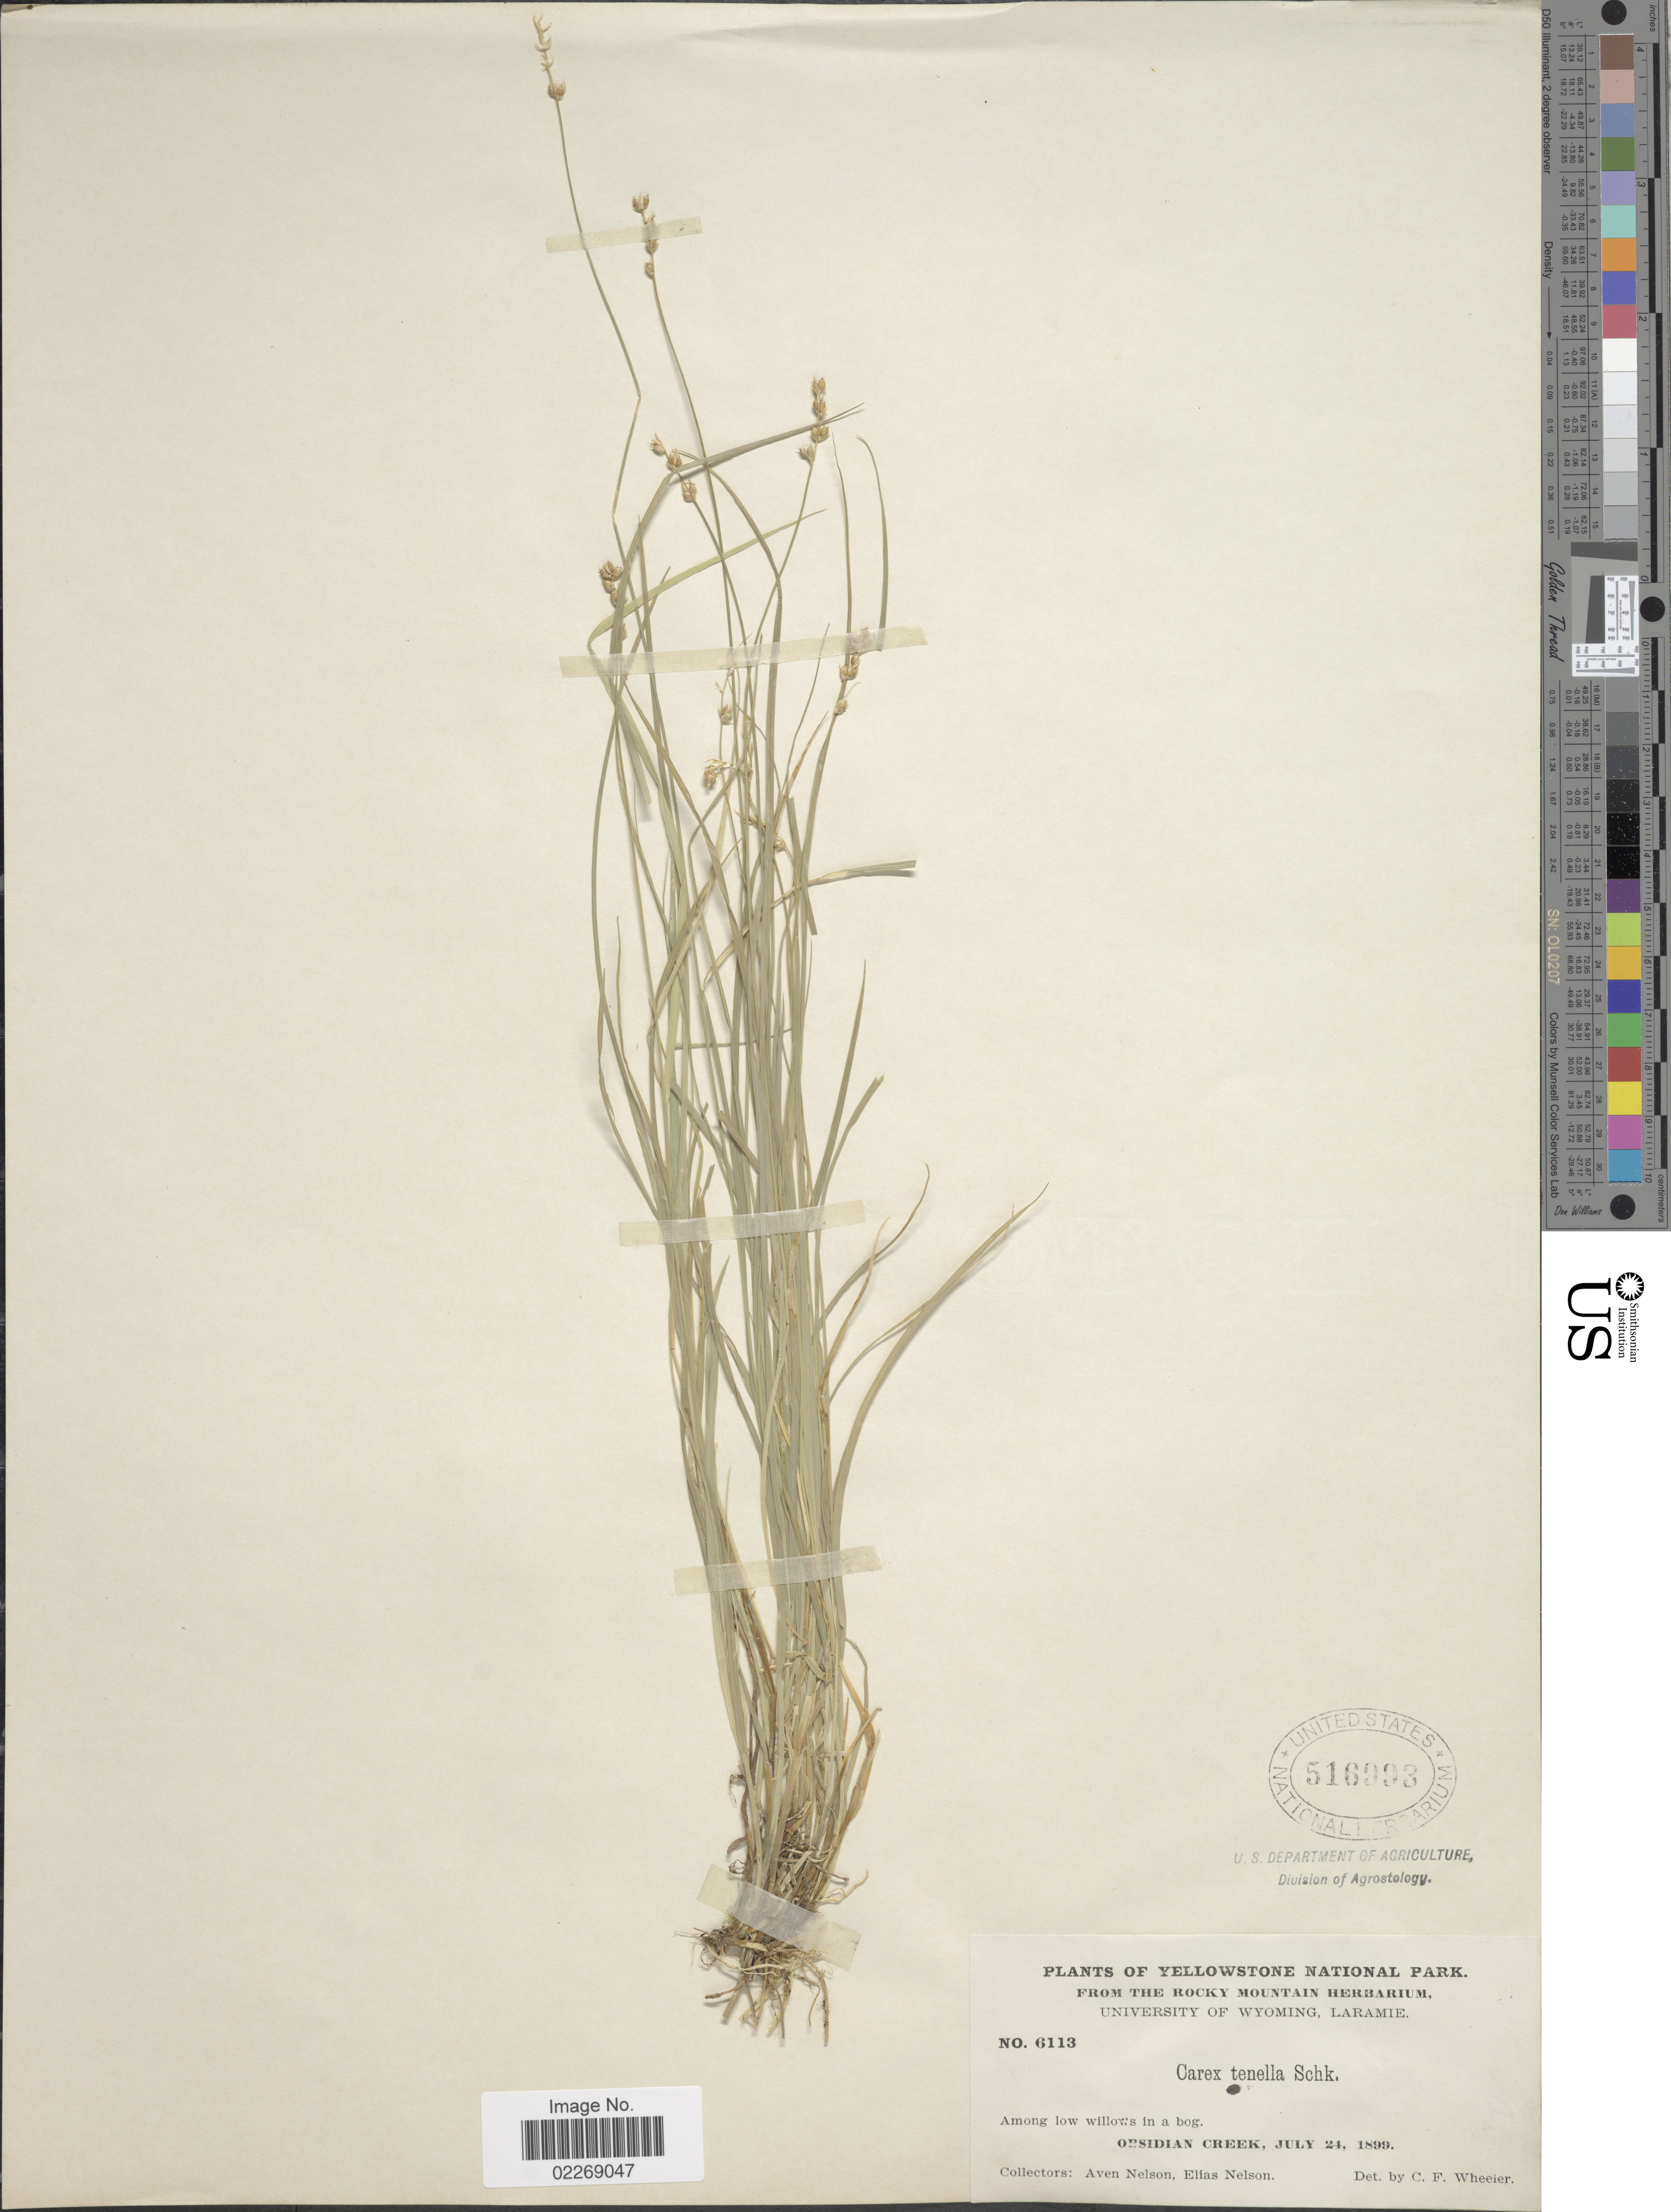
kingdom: Plantae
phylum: Tracheophyta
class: Liliopsida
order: Poales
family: Cyperaceae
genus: Carex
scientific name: Carex disperma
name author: Dewey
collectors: A. Nelson & E. Nelson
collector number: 6113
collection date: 1899-07-24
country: United States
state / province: Wyoming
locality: Yellowstone National Park. Obsidian Creek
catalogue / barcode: US 516993